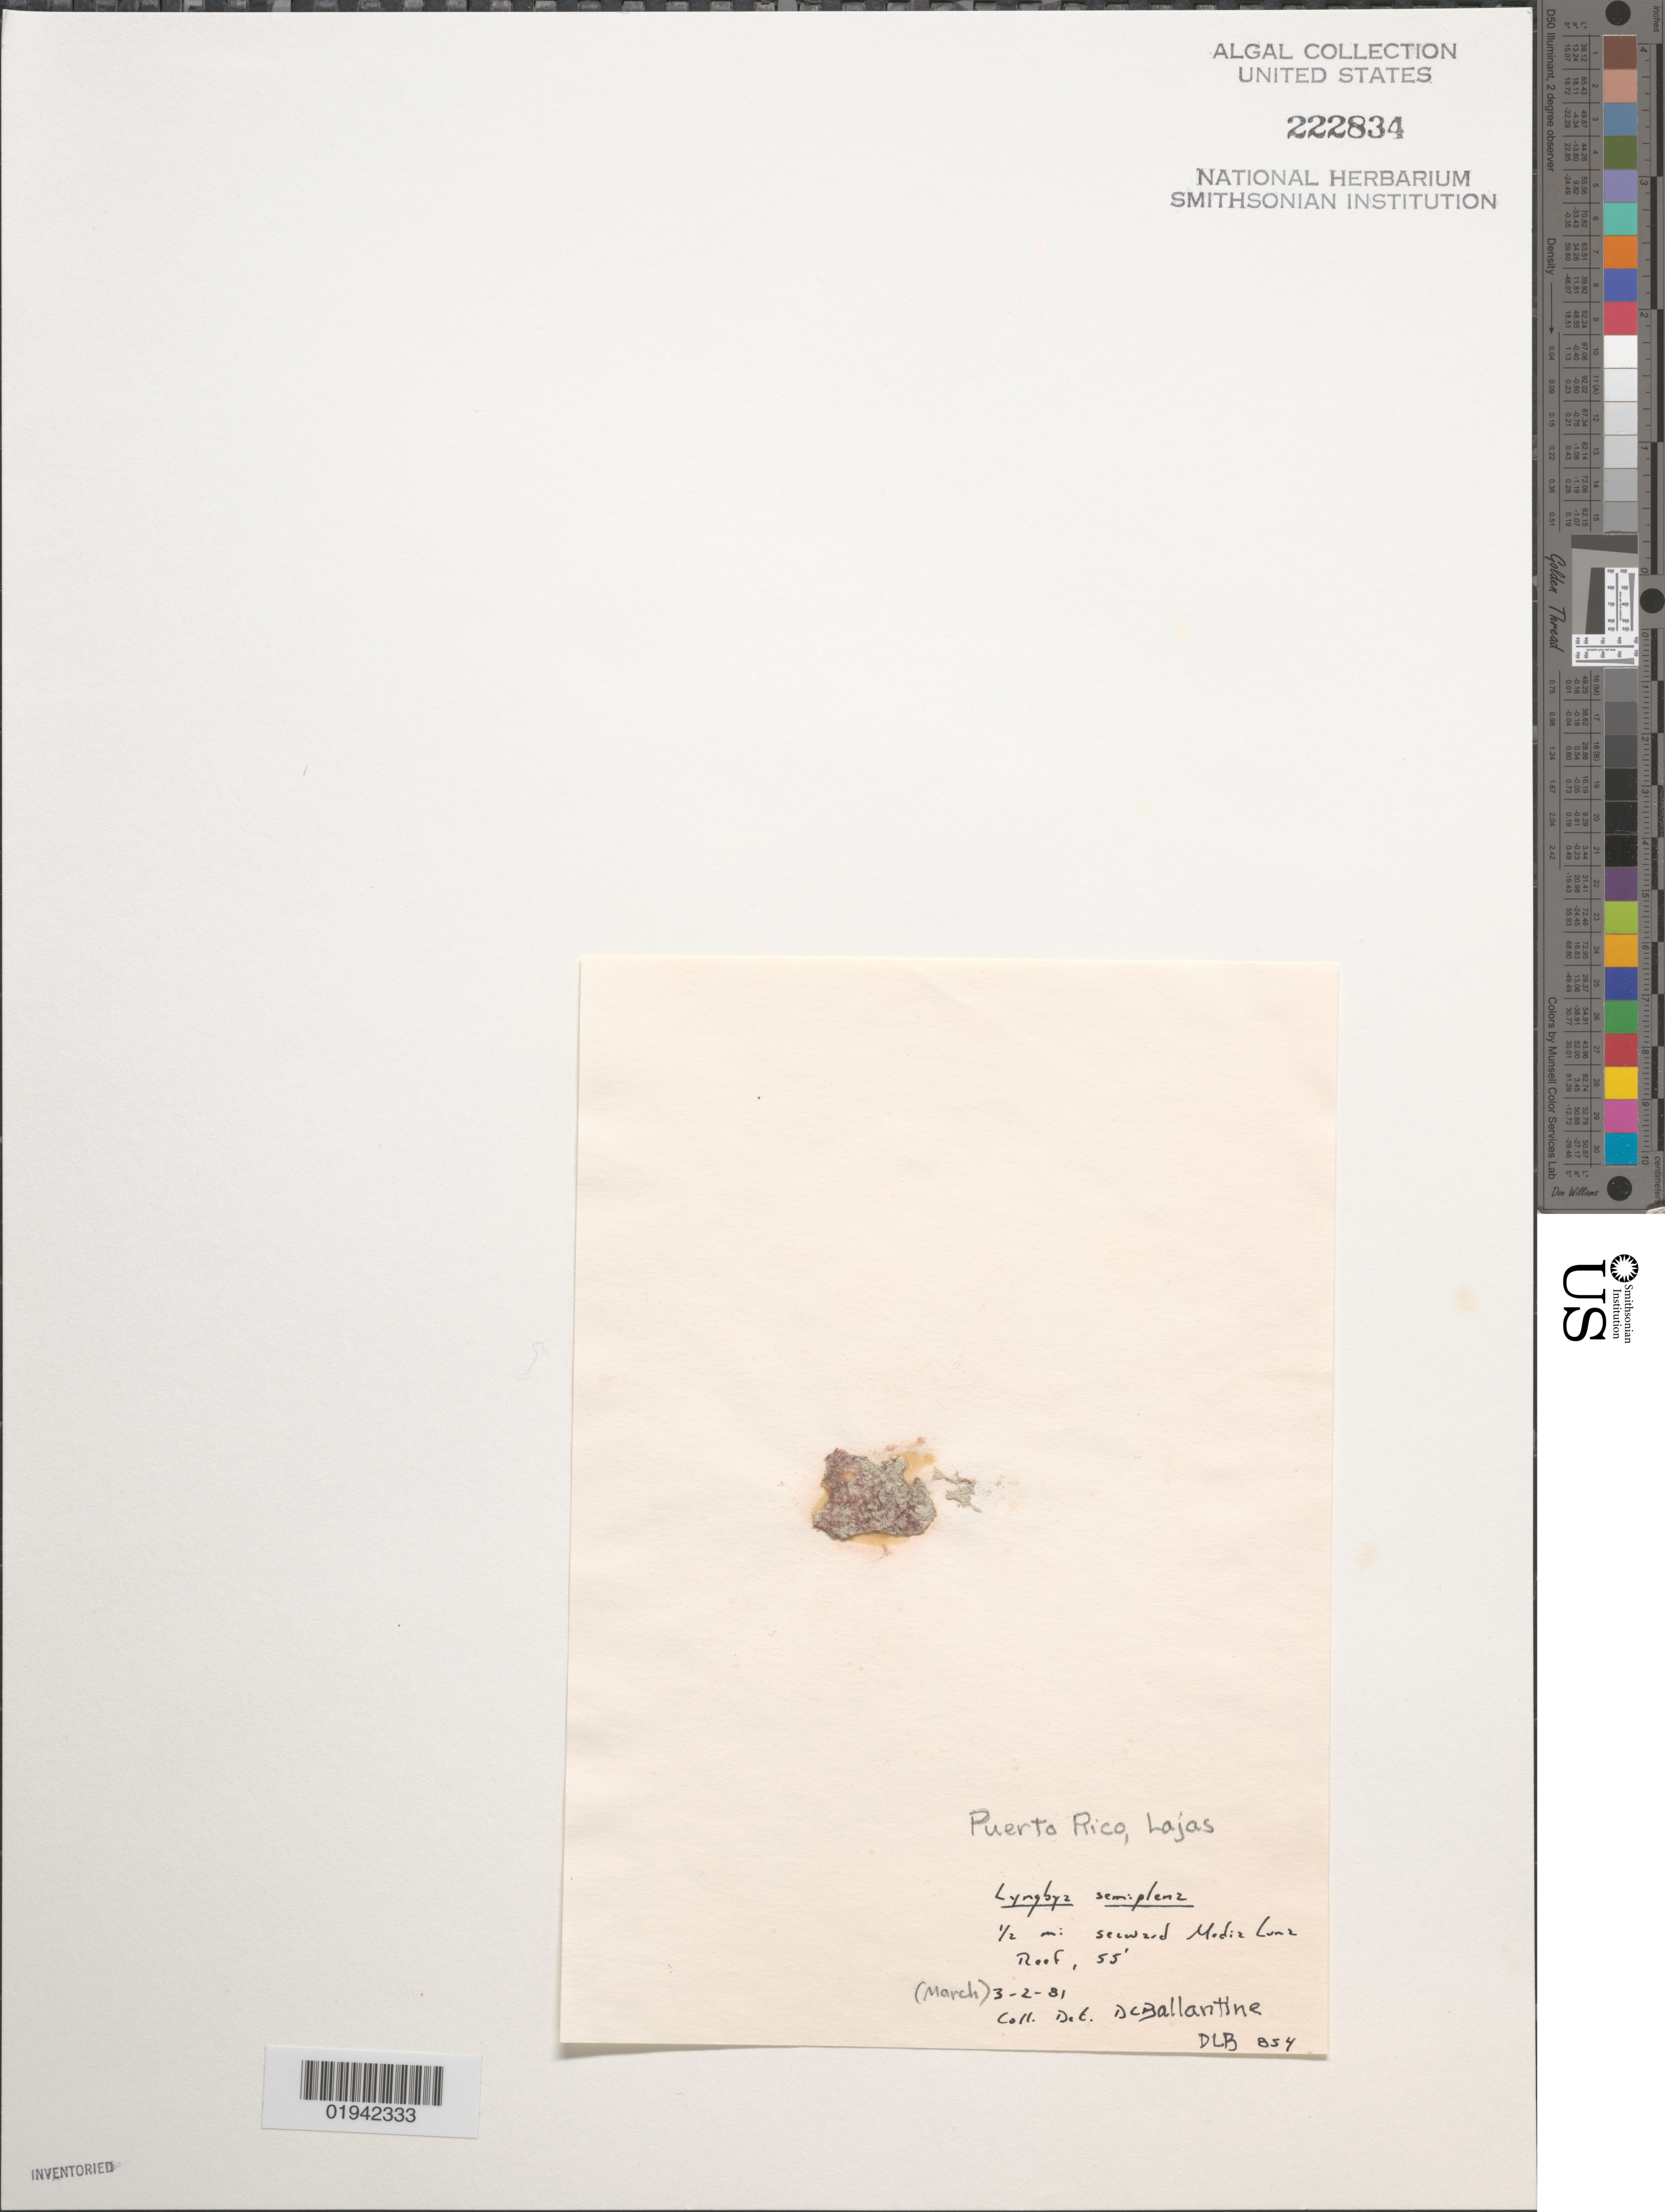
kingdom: Bacteria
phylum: Cyanobacteria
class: Cyanobacteriia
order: Cyanobacteriales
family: Microcoleaceae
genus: Lyngbya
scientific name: Lyngbya semiplena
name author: J. Agardh ex Gomont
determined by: Ballantine, D. L.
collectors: D.L. Ballantine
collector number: DLB 854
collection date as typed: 02 Mar 1981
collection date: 1981-03-02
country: Puerto Rico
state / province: Lajas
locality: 0.5 mile seaward Media Luna Reef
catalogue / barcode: US 222834